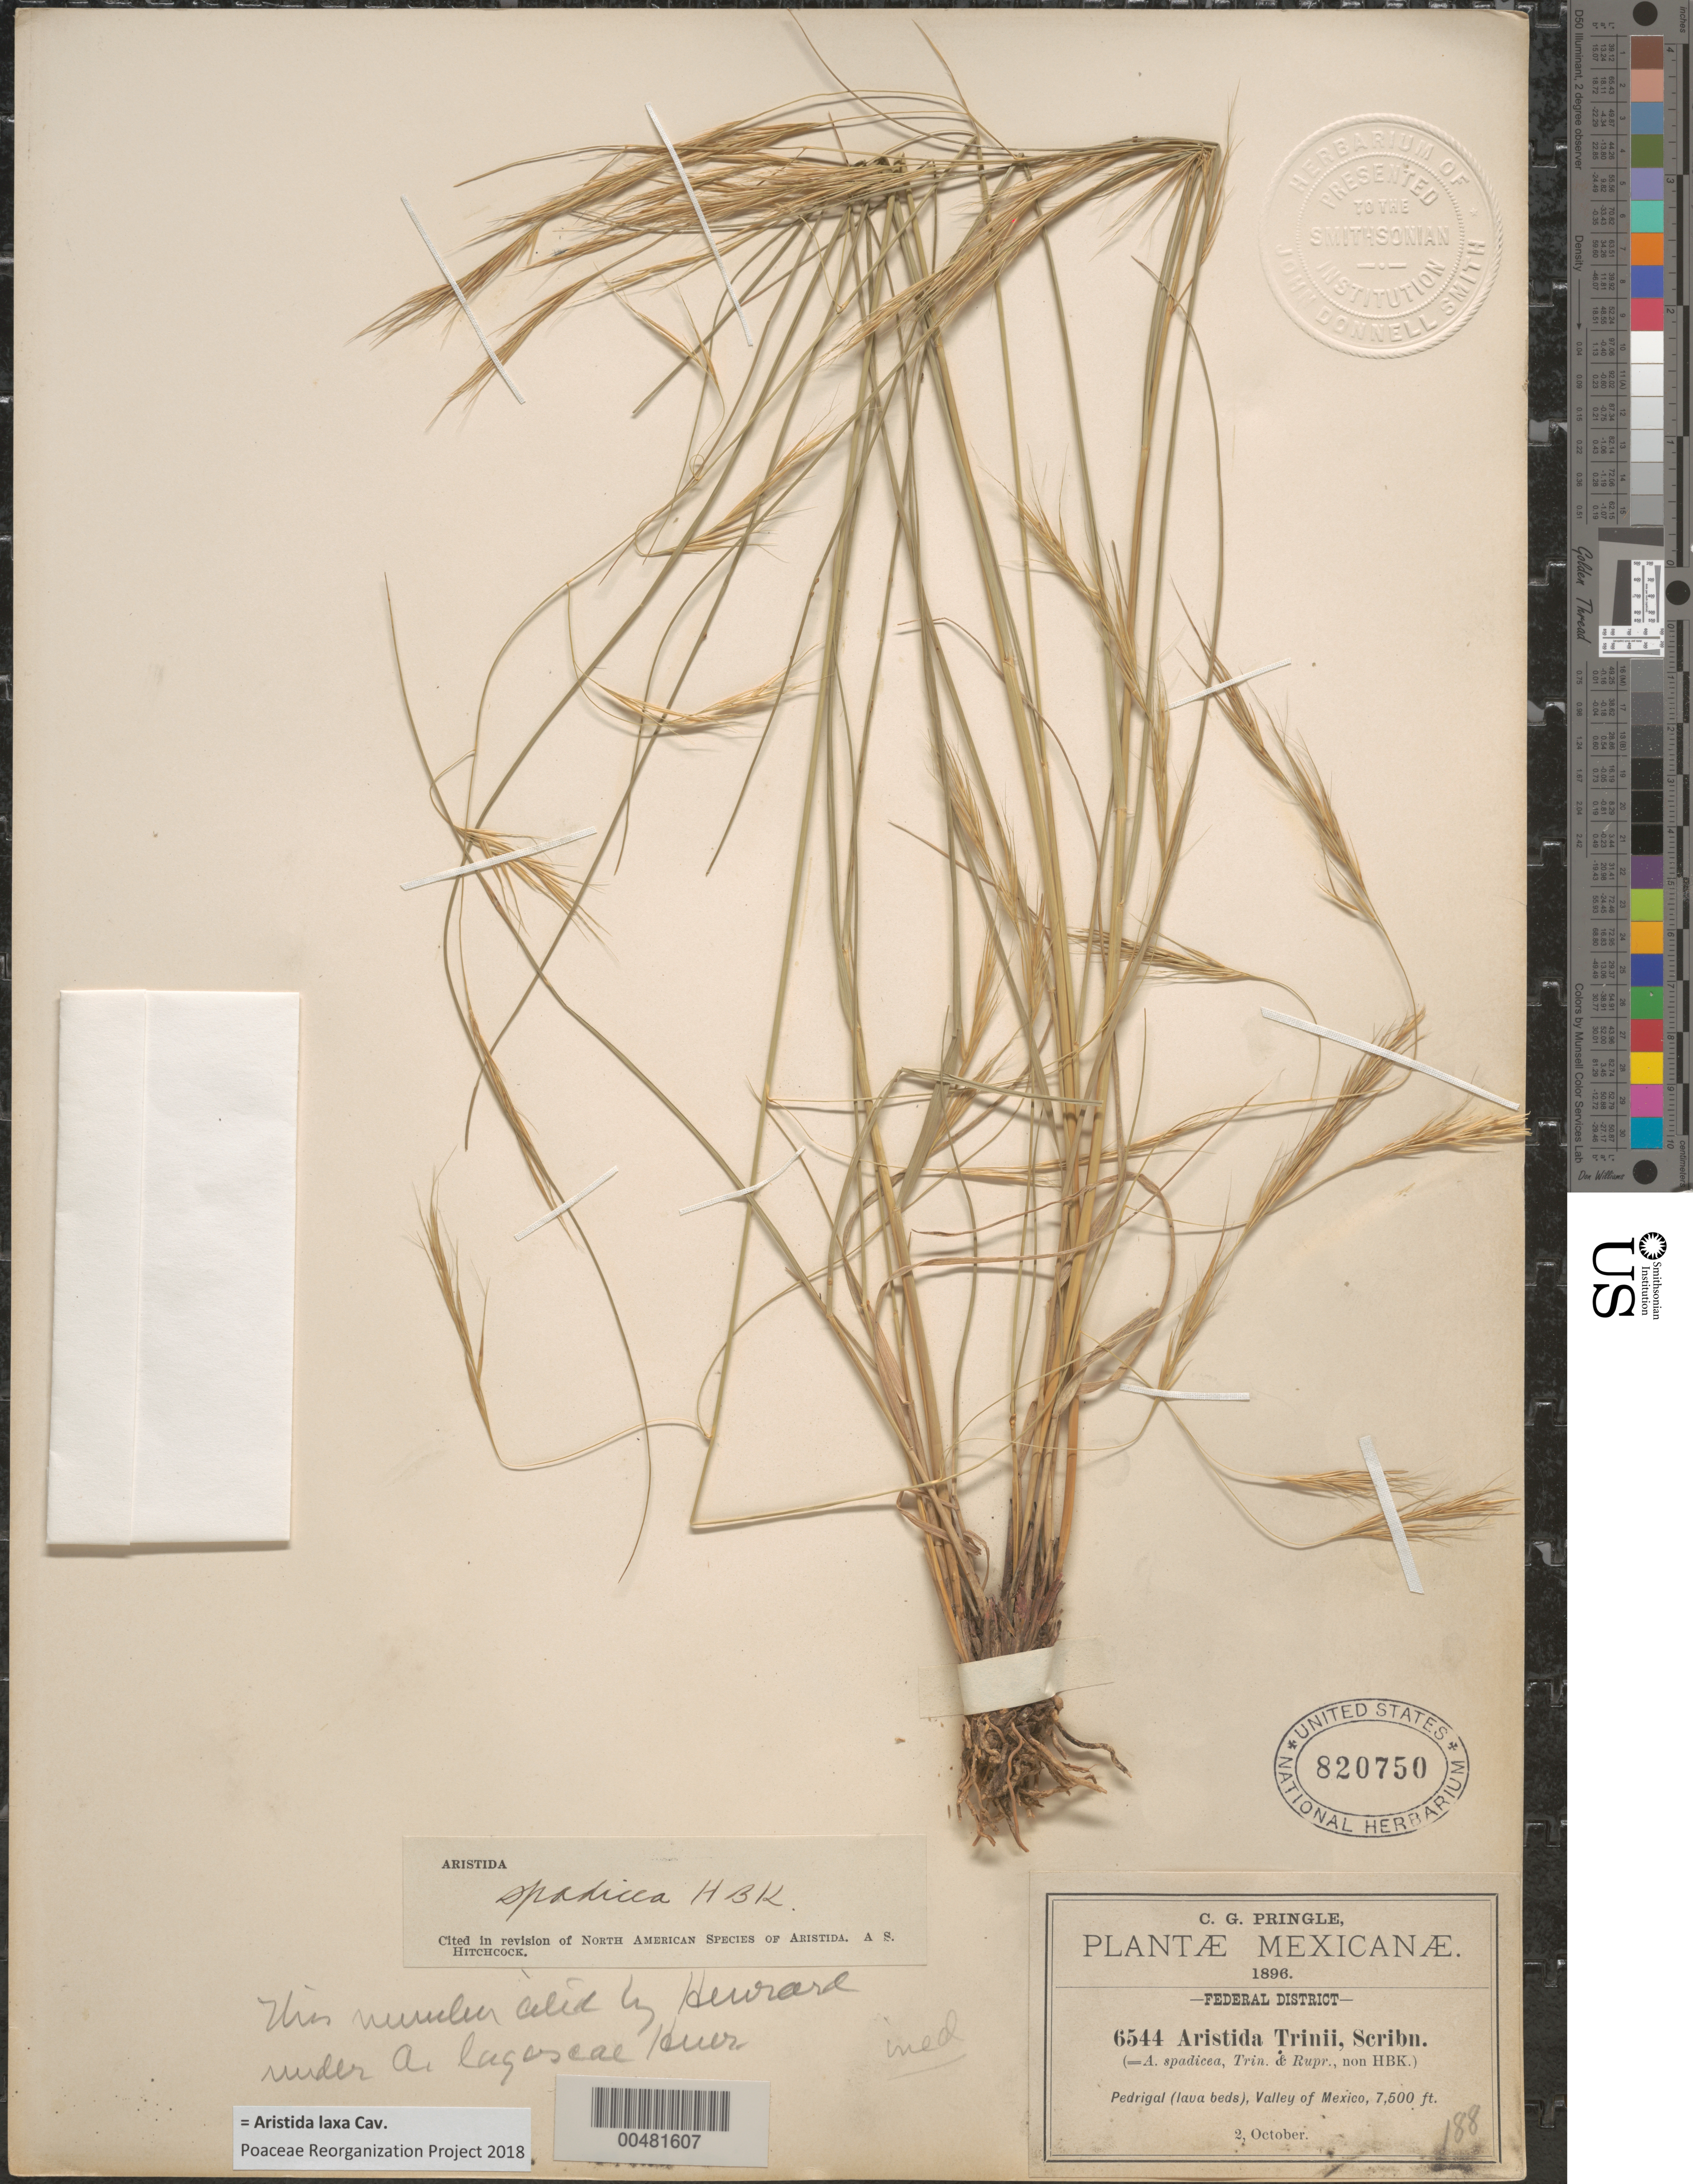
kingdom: Plantae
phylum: Tracheophyta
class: Liliopsida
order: Poales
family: Poaceae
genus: Aristida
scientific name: Aristida laxa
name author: Cav.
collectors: C. G. Pringle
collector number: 6544/188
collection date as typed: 2 Oct 1896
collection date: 1896-10-02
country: Mexico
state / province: Distrito Federal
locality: Pedrigal (lava beds), Valley of Mexico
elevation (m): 2286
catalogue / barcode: US 820750